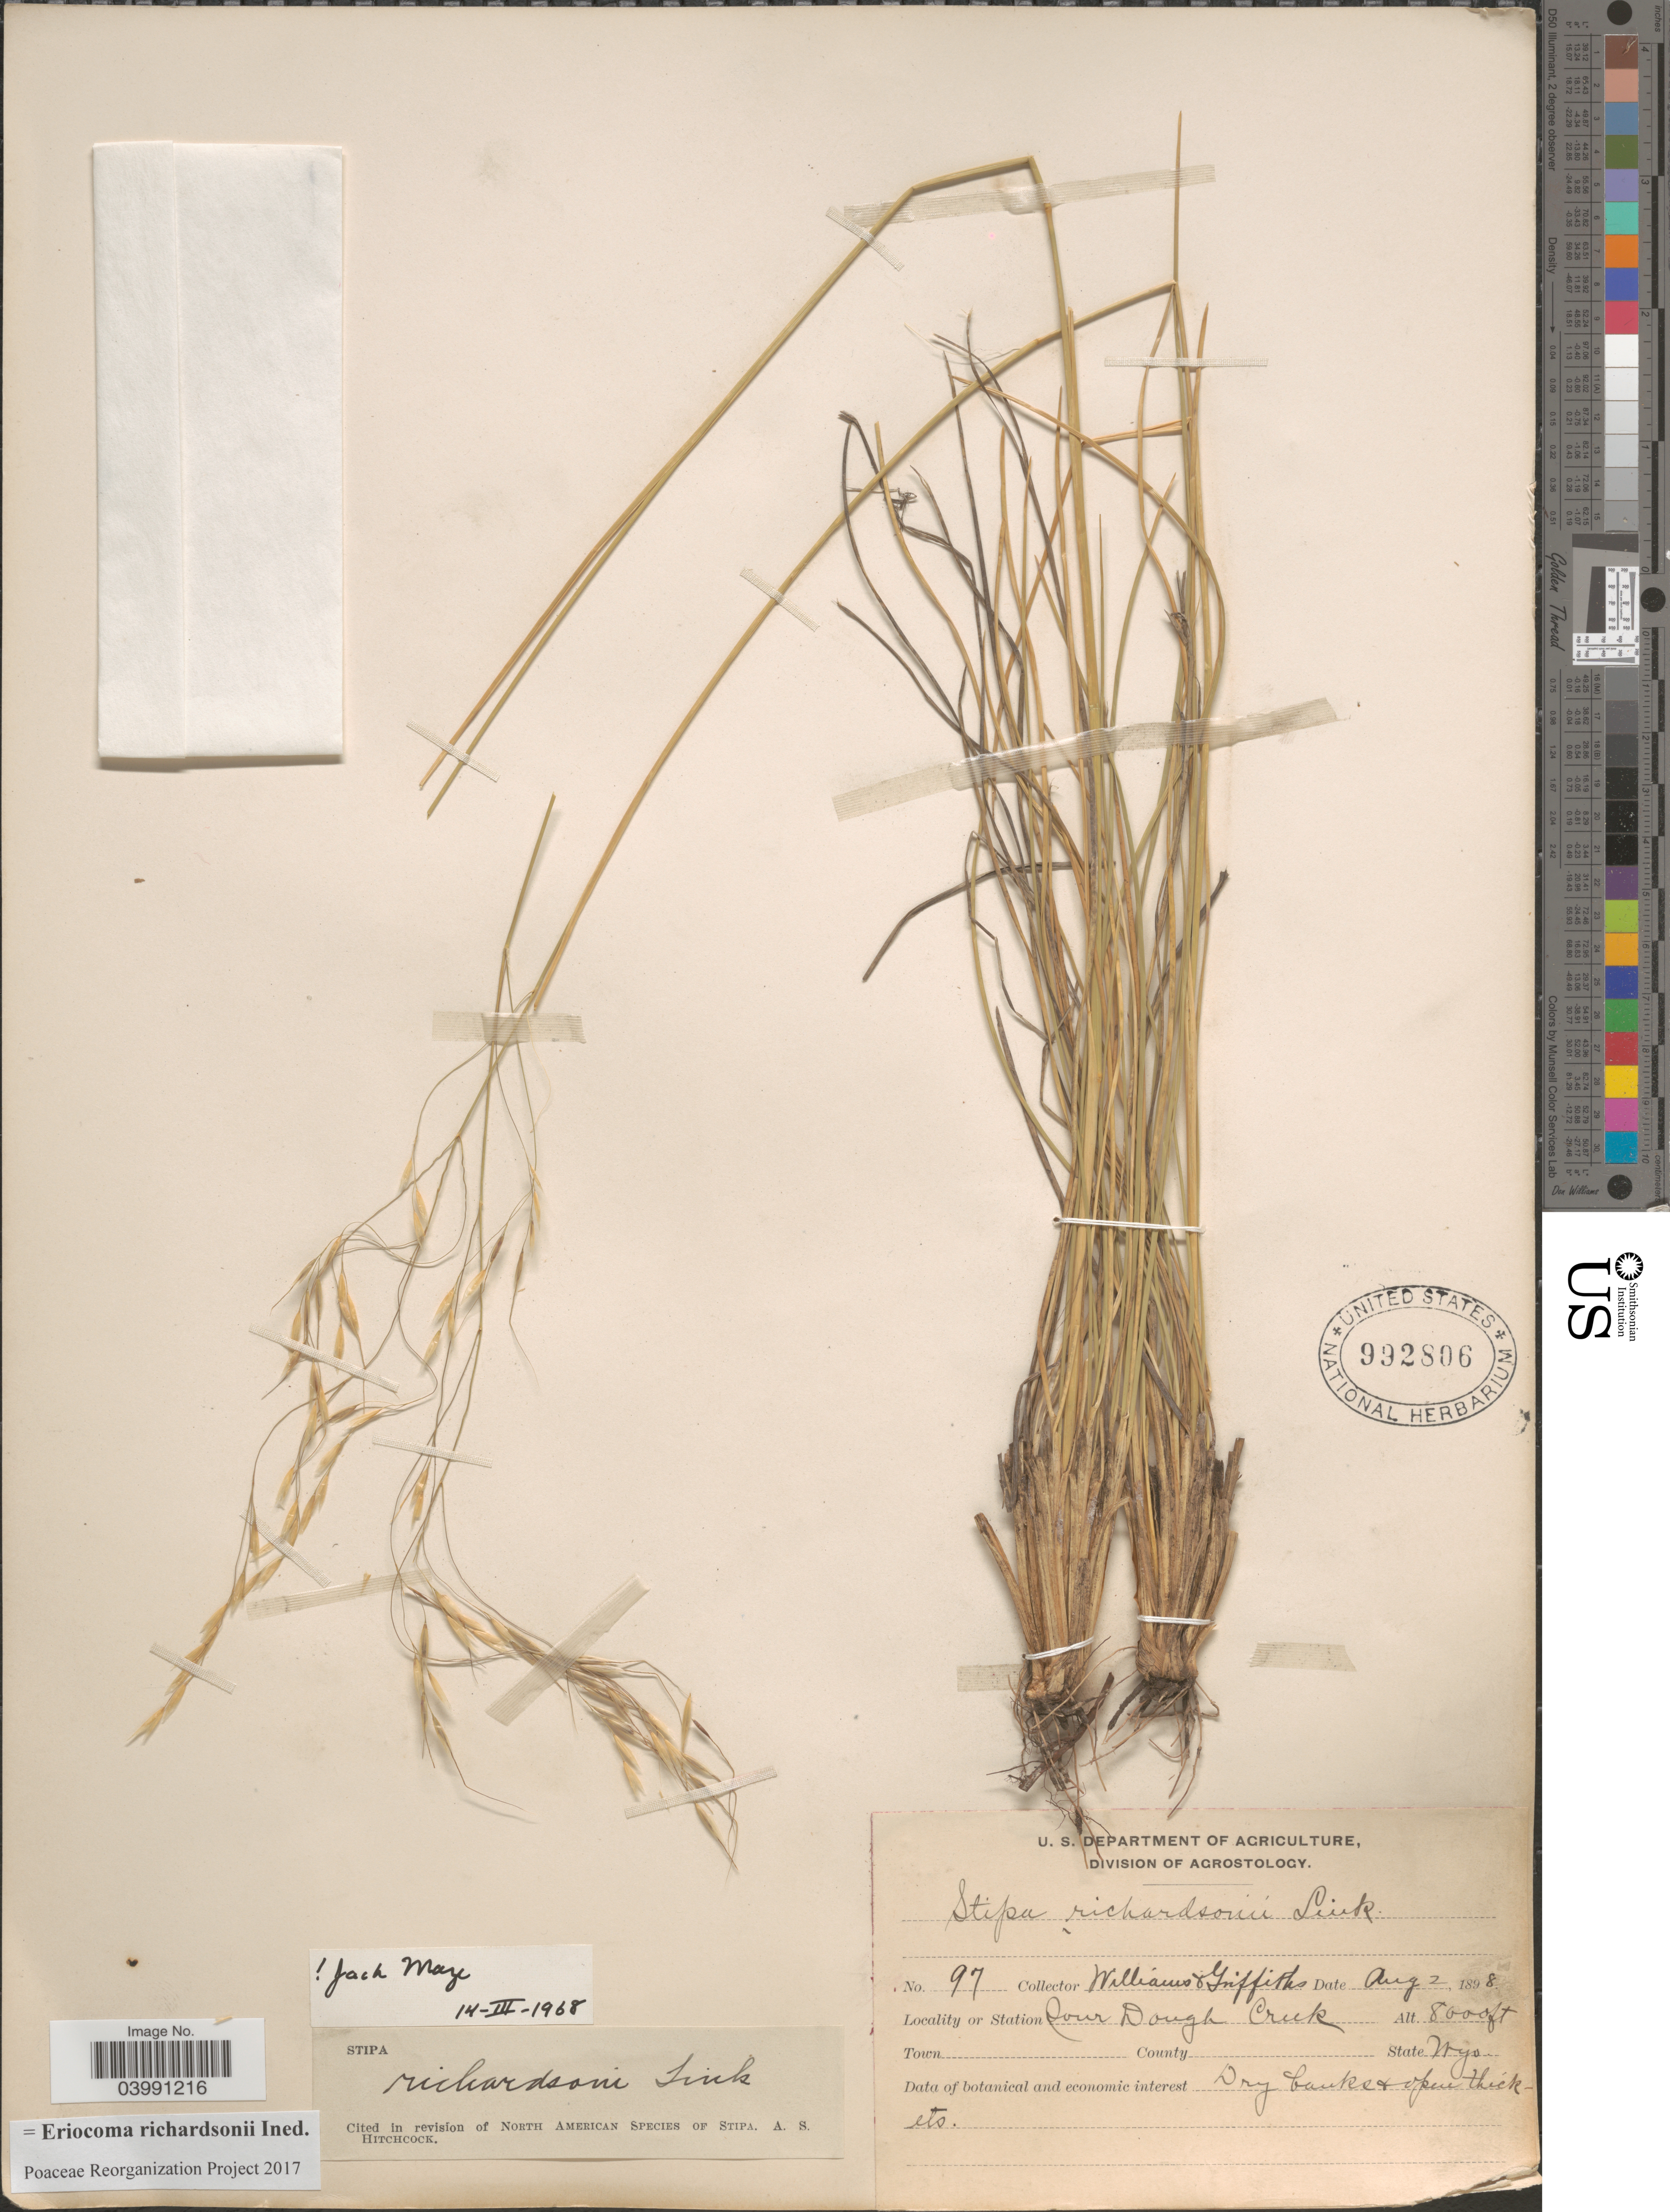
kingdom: Plantae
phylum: Tracheophyta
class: Liliopsida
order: Poales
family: Poaceae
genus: Eriocoma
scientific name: Eriocoma richardsonii ined.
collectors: -- Williams & -- Griffiths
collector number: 97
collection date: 1898-08-02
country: United States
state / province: Wyoming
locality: Station Sour Dough Creek.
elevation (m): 2438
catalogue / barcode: US 992806